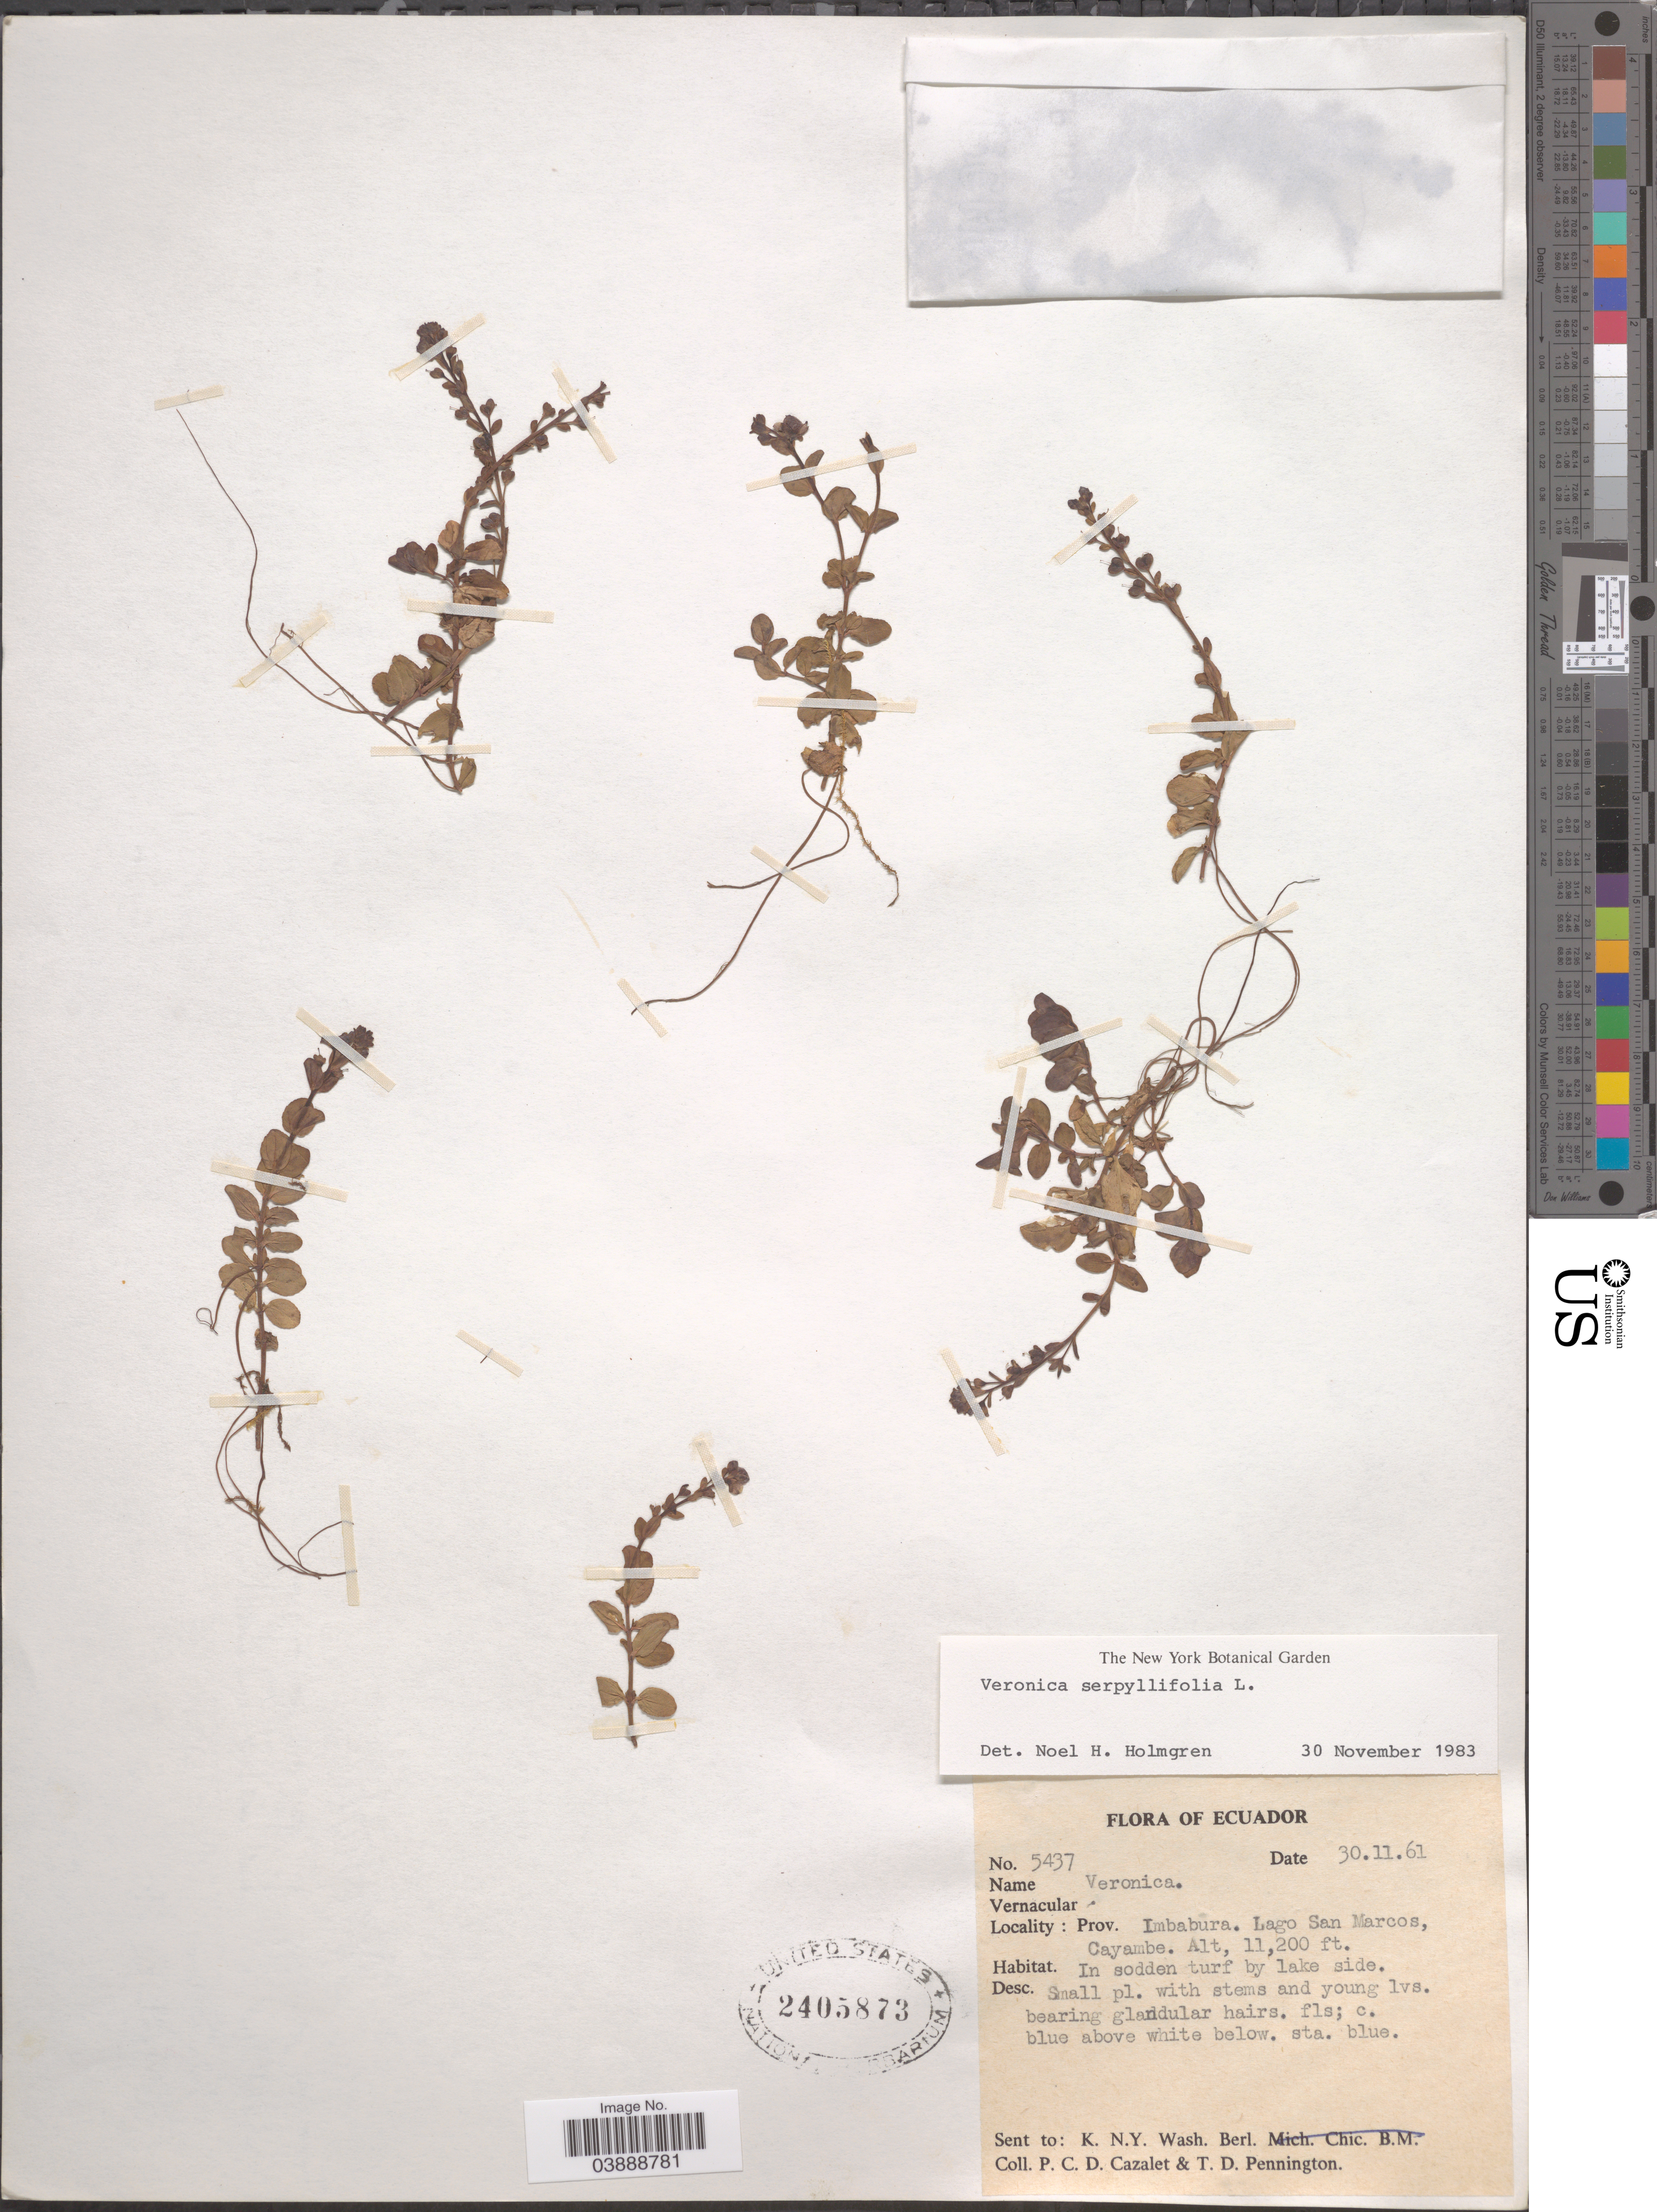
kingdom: Plantae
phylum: Tracheophyta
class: Magnoliopsida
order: Lamiales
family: Plantaginaceae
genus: Veronica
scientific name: Veronica serpyllifolia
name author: L.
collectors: P. C. D. Cazalet & T. D. Pennington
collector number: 5437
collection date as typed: Transcribed d/m/y: 30/11/61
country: Ecuador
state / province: Imbabura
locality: Lago San Marcos, Cayambe.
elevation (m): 3414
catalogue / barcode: US 2405873